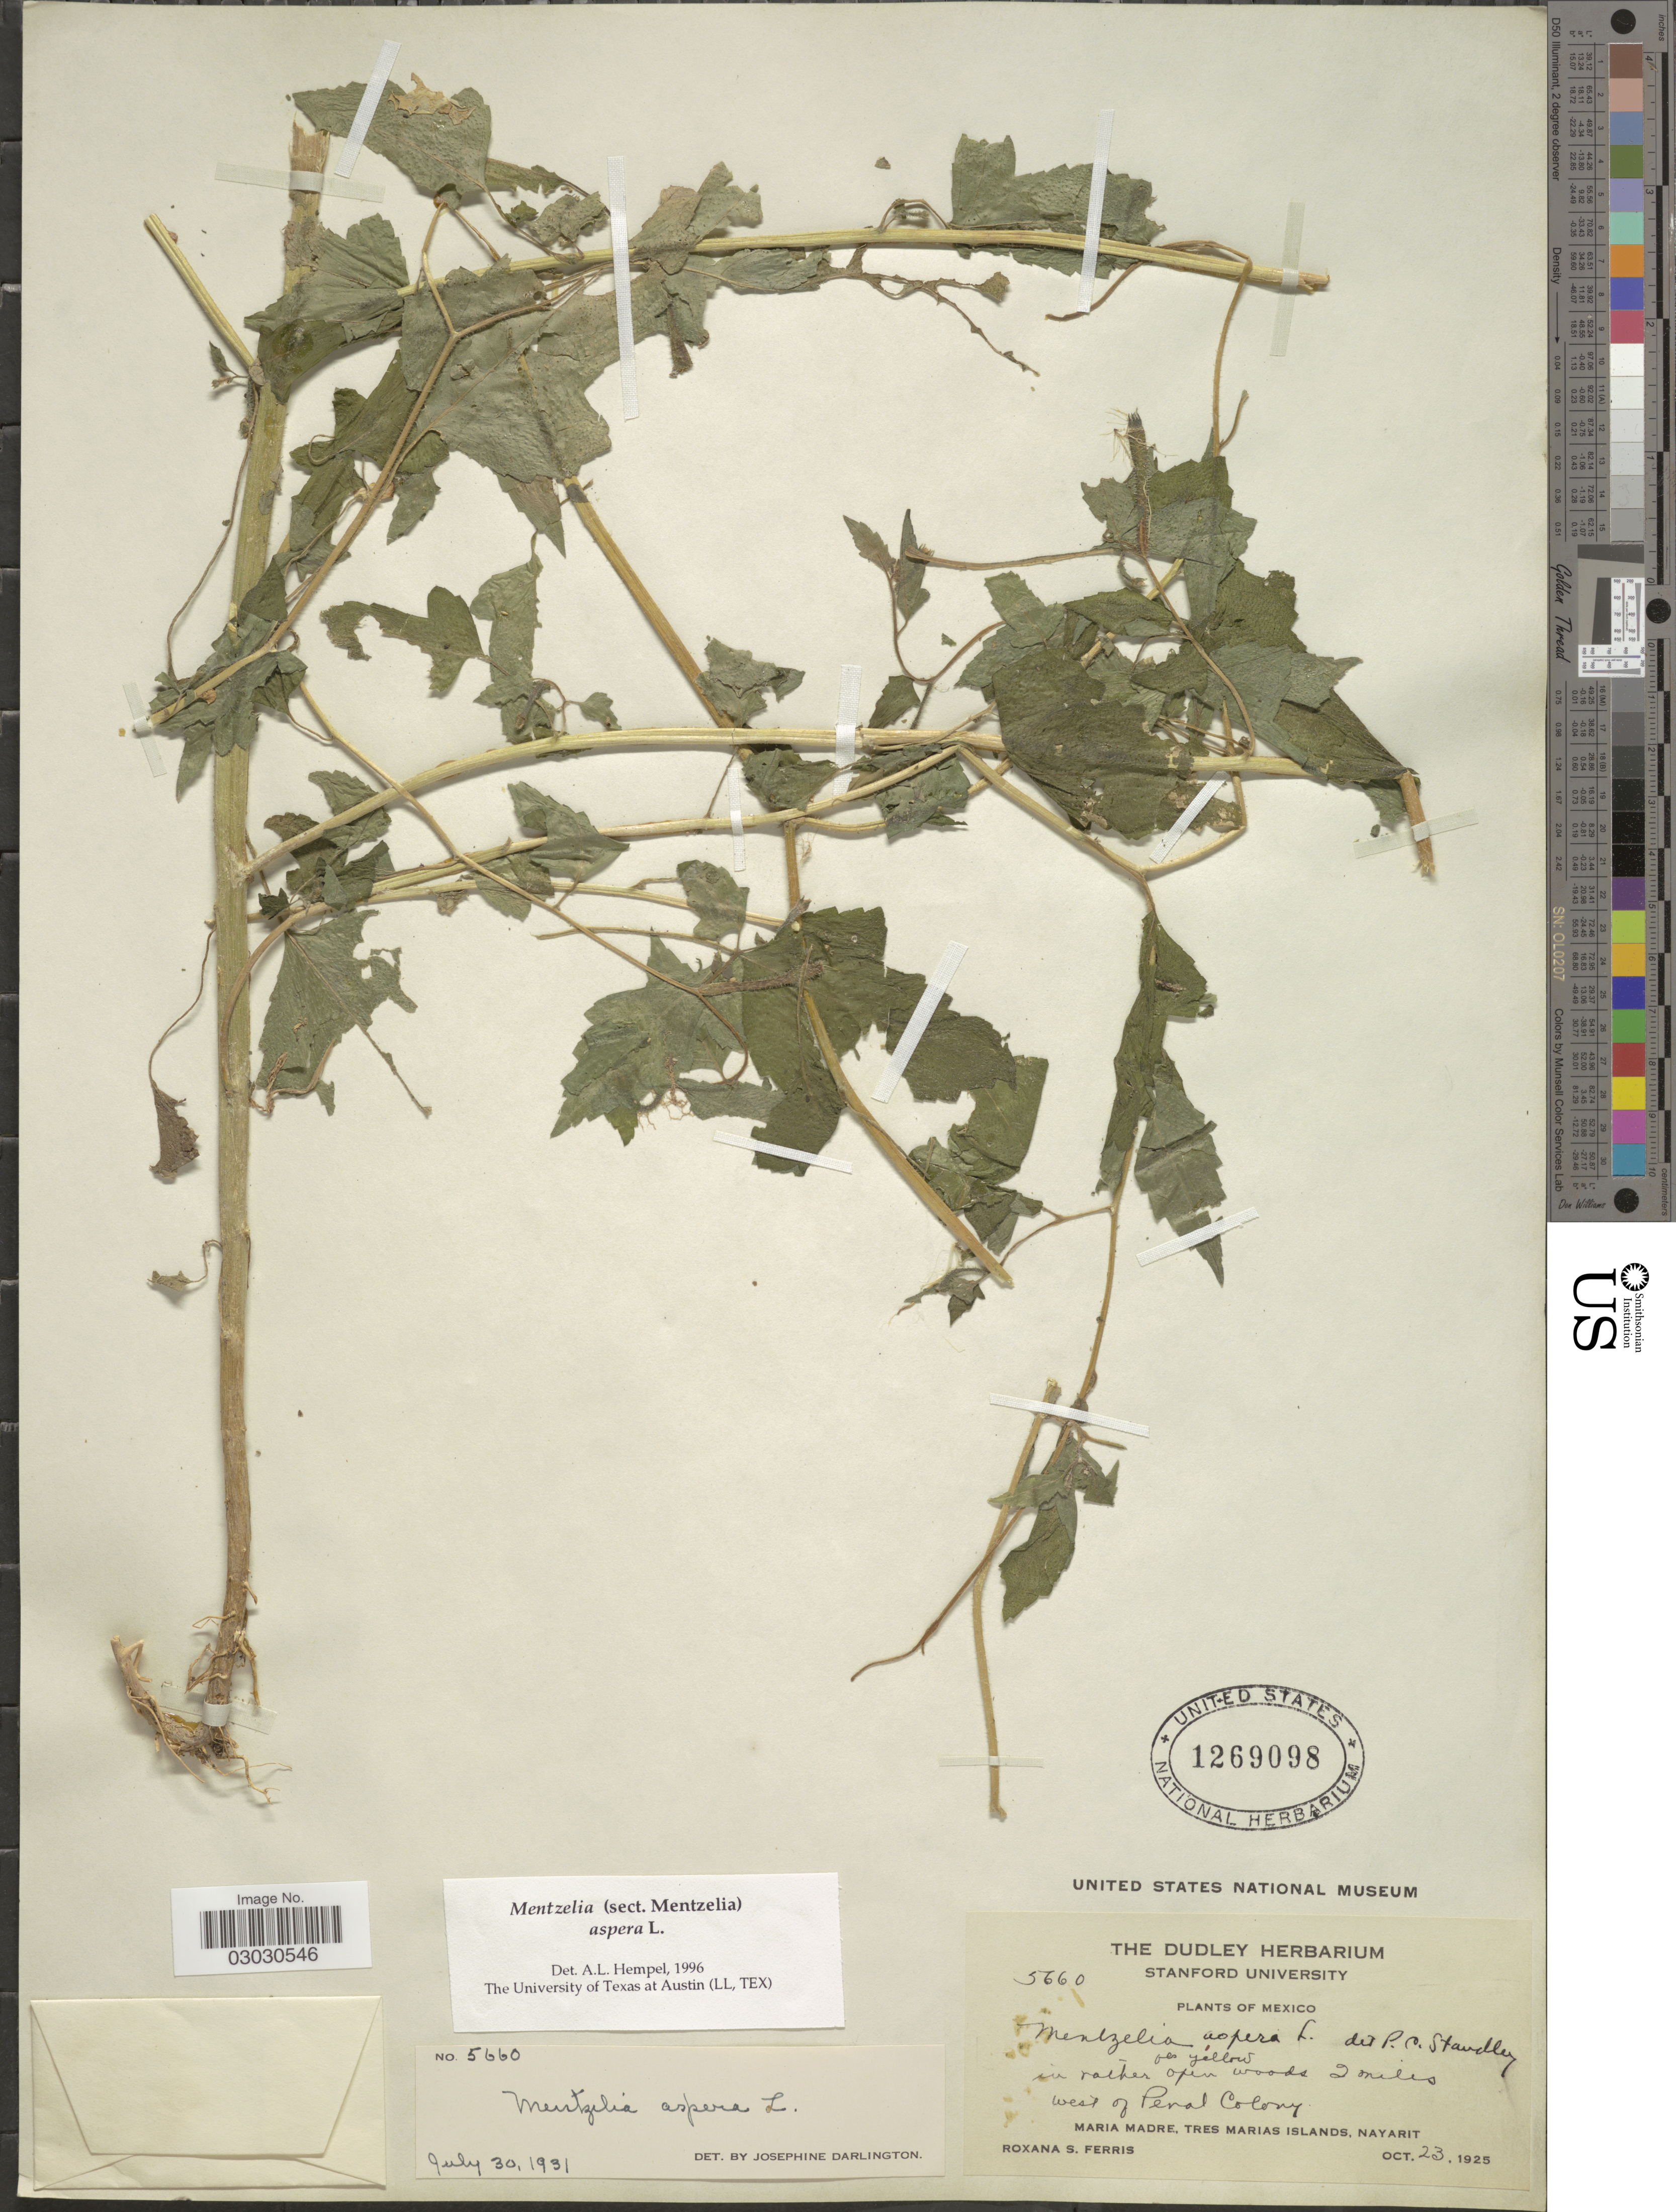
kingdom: Plantae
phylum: Tracheophyta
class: Magnoliopsida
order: Cornales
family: Loasaceae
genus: Mentzelia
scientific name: Mentzelia aspera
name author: L.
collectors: R. S. Ferris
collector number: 5660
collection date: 1925-10-23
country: Mexico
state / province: Nayarit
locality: in rather open woods 2 miles west of Penal Colony. Maria Madre, Tres Marias Islands, Nayarit.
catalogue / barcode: US 1269098